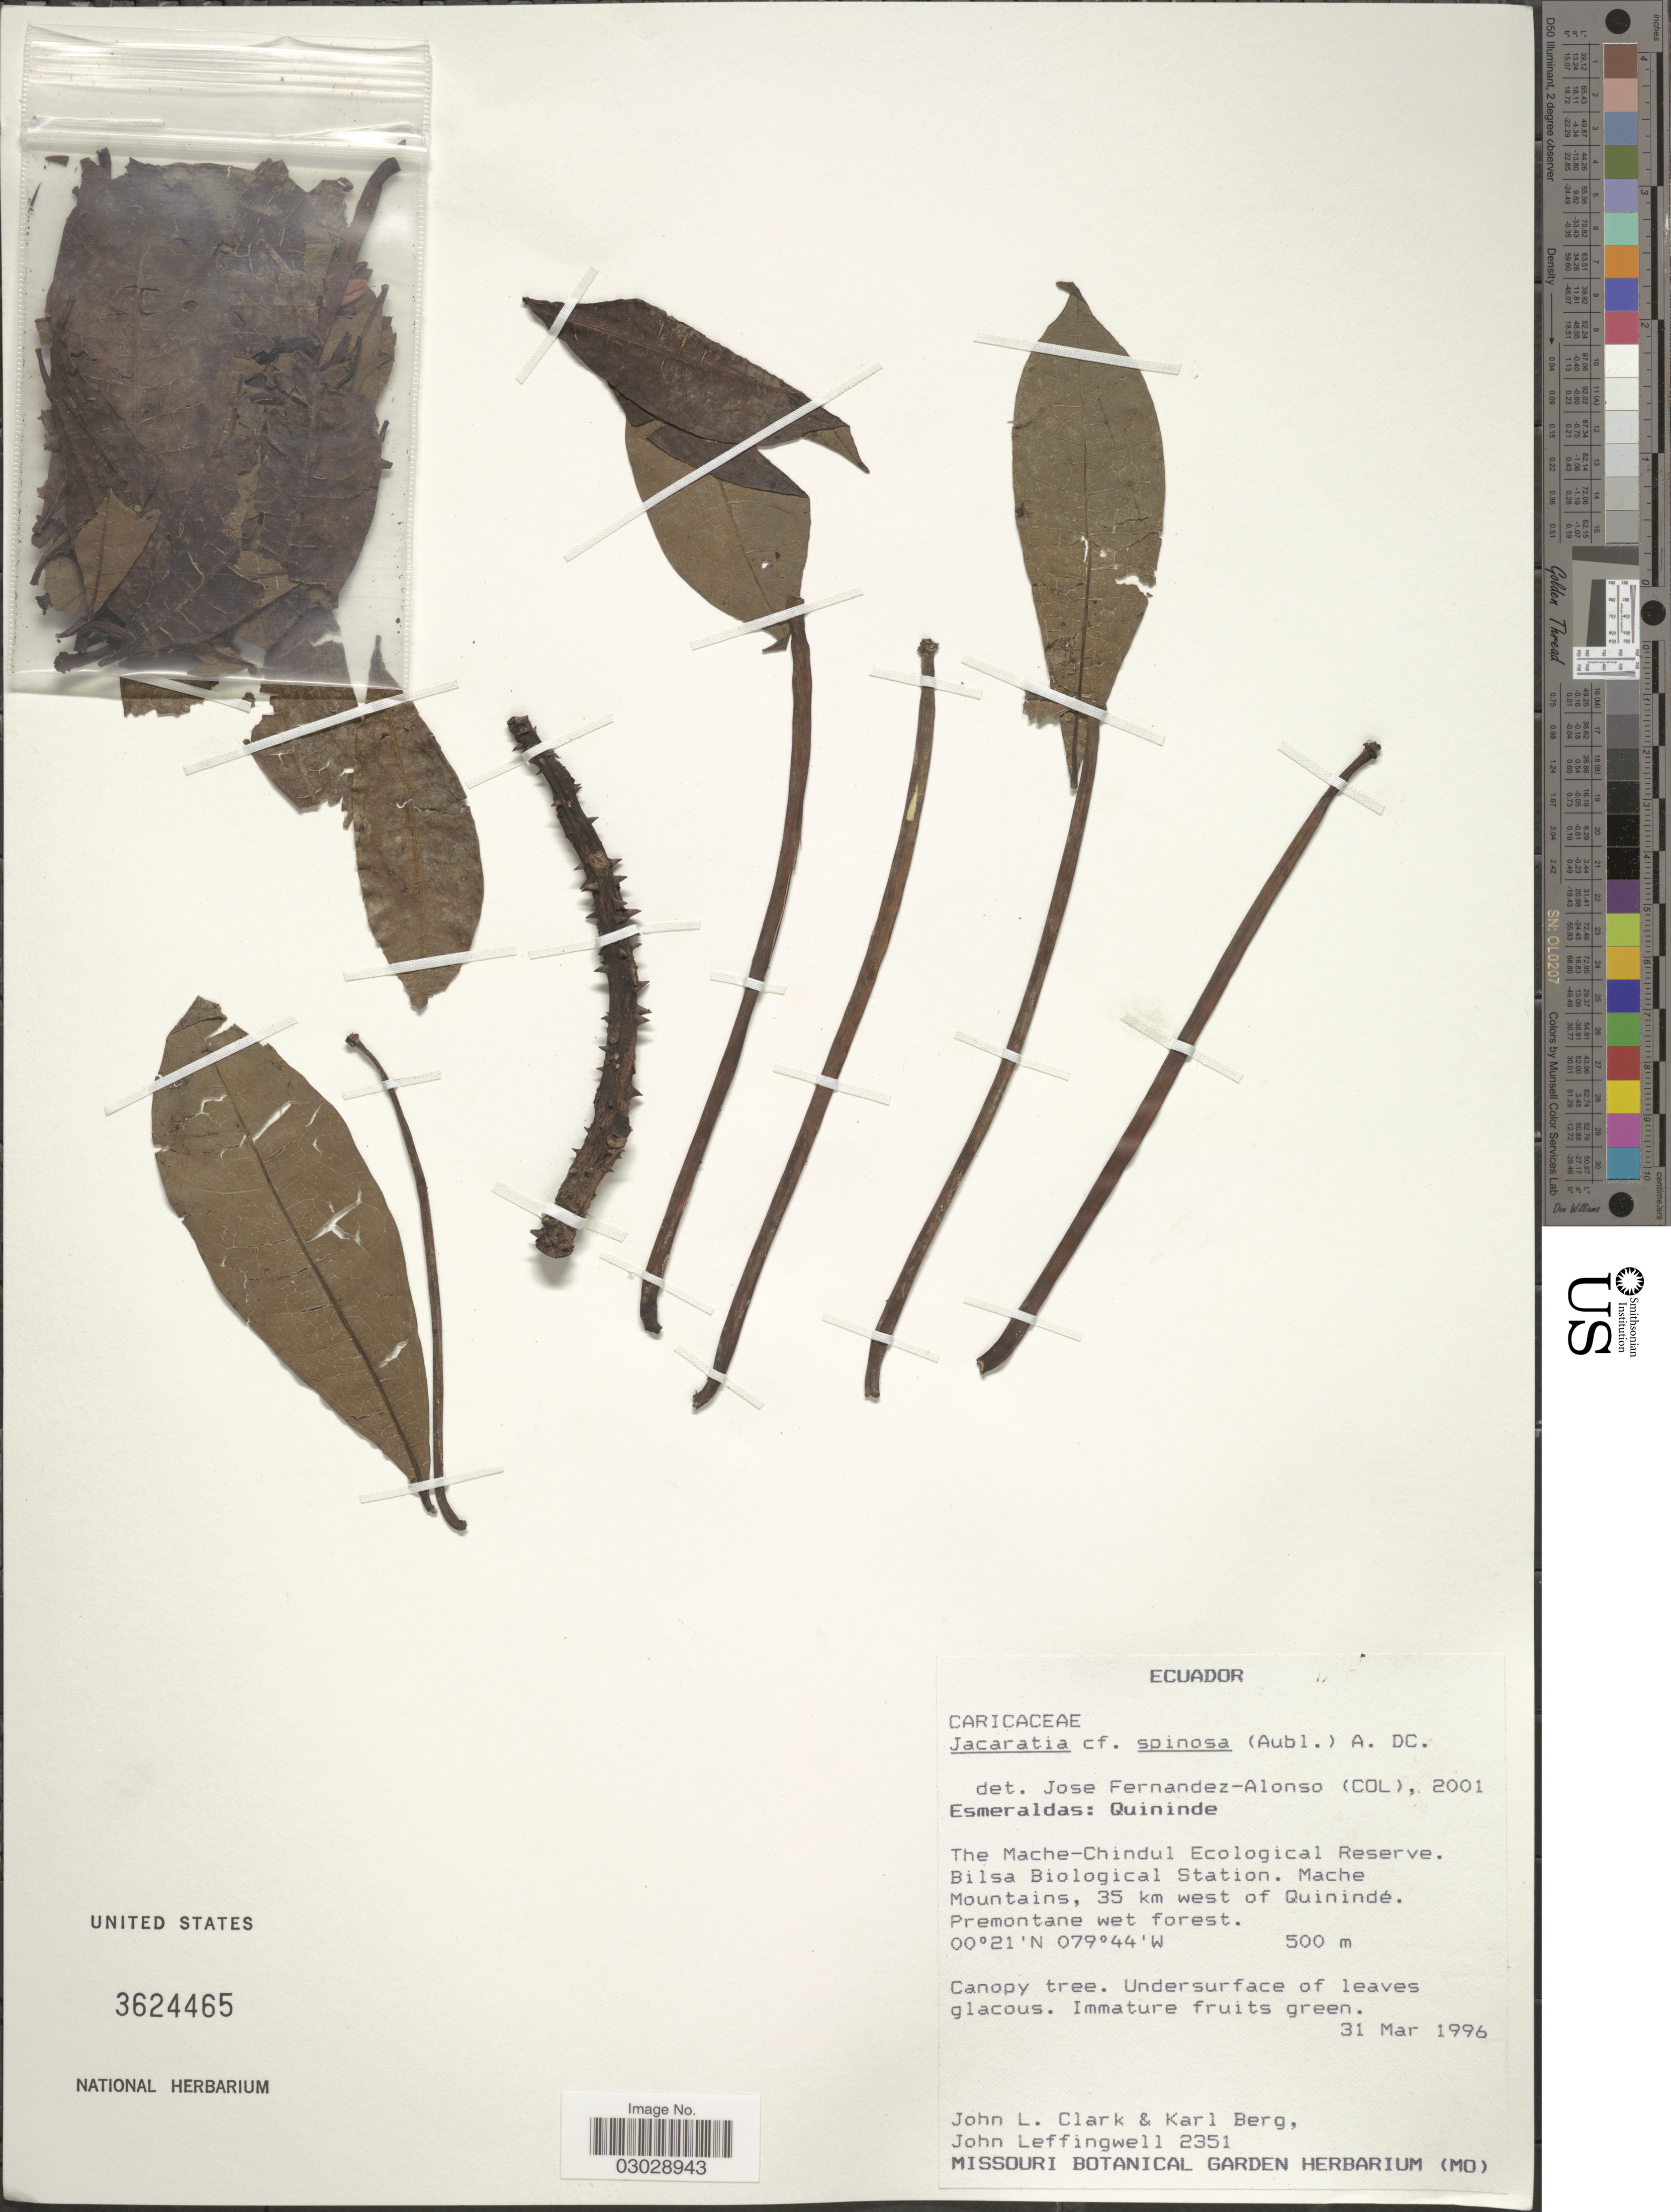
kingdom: Plantae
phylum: Tracheophyta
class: Magnoliopsida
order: Brassicales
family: Caricaceae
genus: Jacaratia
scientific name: Jacaratia spinosa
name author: (Aubl.) A. DC.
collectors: J. L. Clark, K. Berg & J. Leffingwell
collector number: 2351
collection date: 1996-03-31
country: Ecuador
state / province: Esmeraldas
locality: Quininde. The Mache-Chindul Ecological Reserve. Bilsa Biological Station. Mache Mountains, 35 km west of Quinindé.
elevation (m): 500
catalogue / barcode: US 3624465